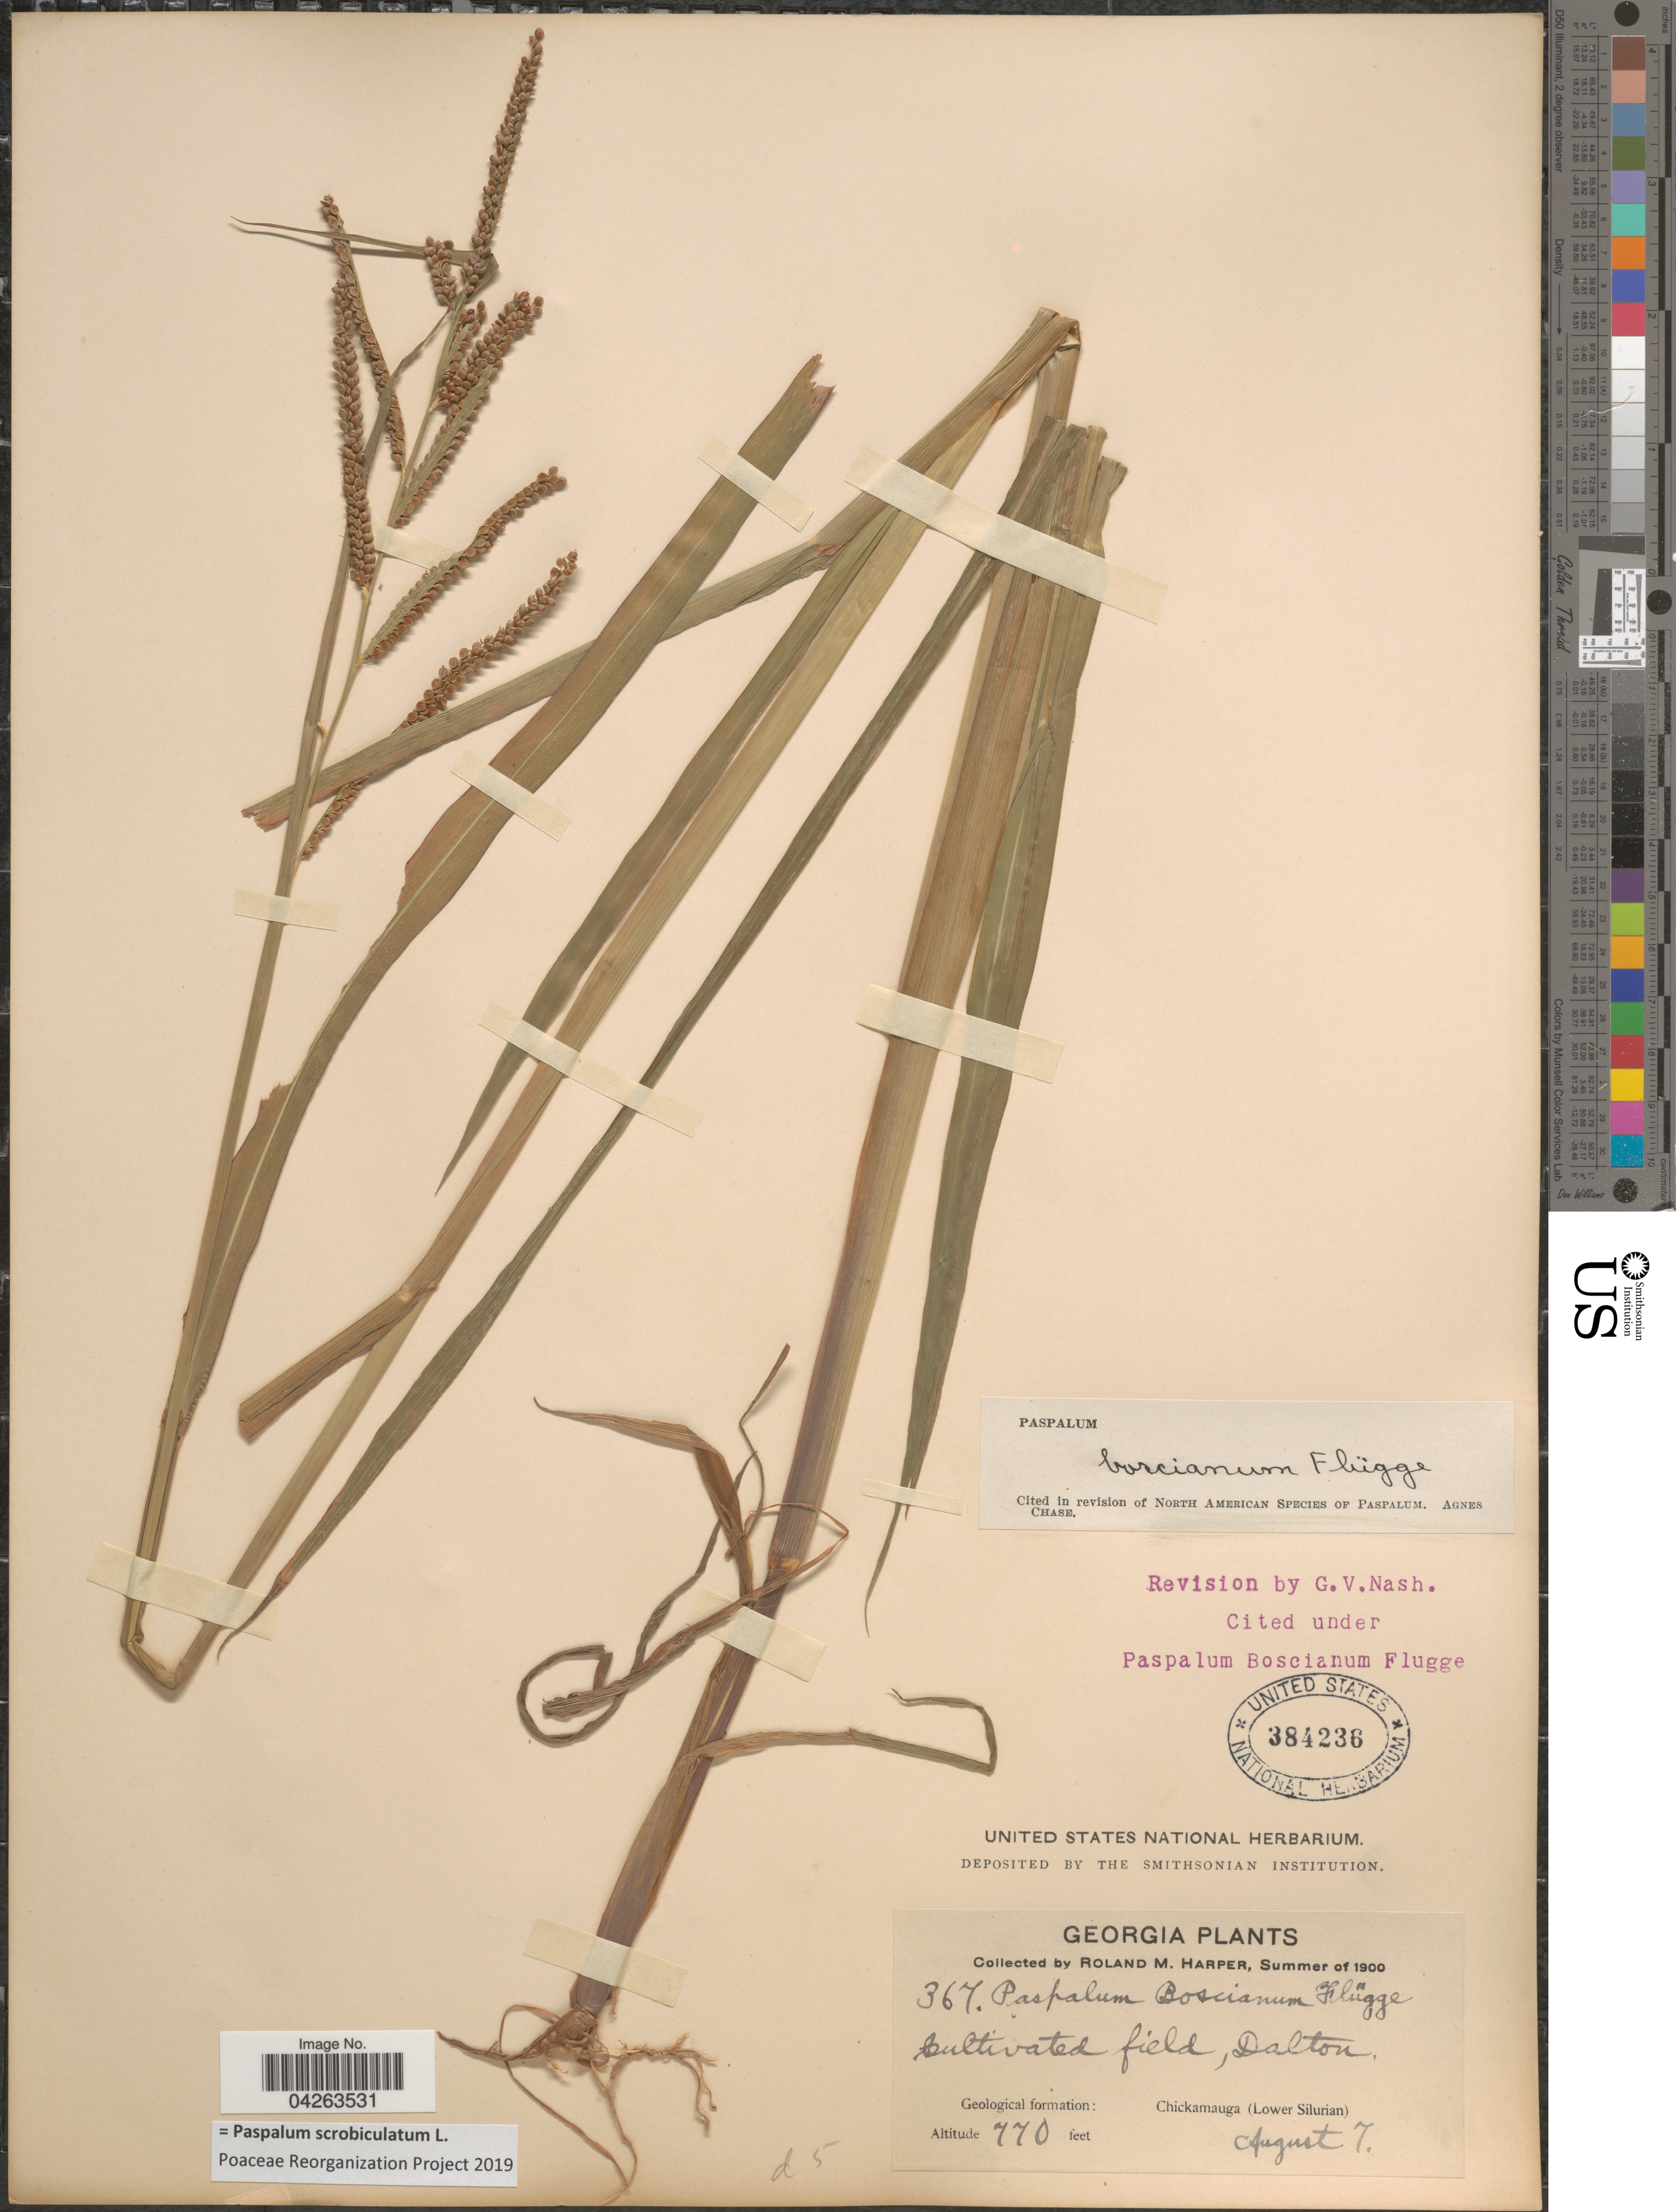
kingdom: Plantae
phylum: Tracheophyta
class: Liliopsida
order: Poales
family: Poaceae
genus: Paspalum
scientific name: Paspalum scrobiculatum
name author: L.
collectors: R. M. Harper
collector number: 367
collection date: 1900-08-07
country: United States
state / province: Georgia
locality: Dalton. Geological formation: Chickamauga (Lower Silurian).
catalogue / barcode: US 384236